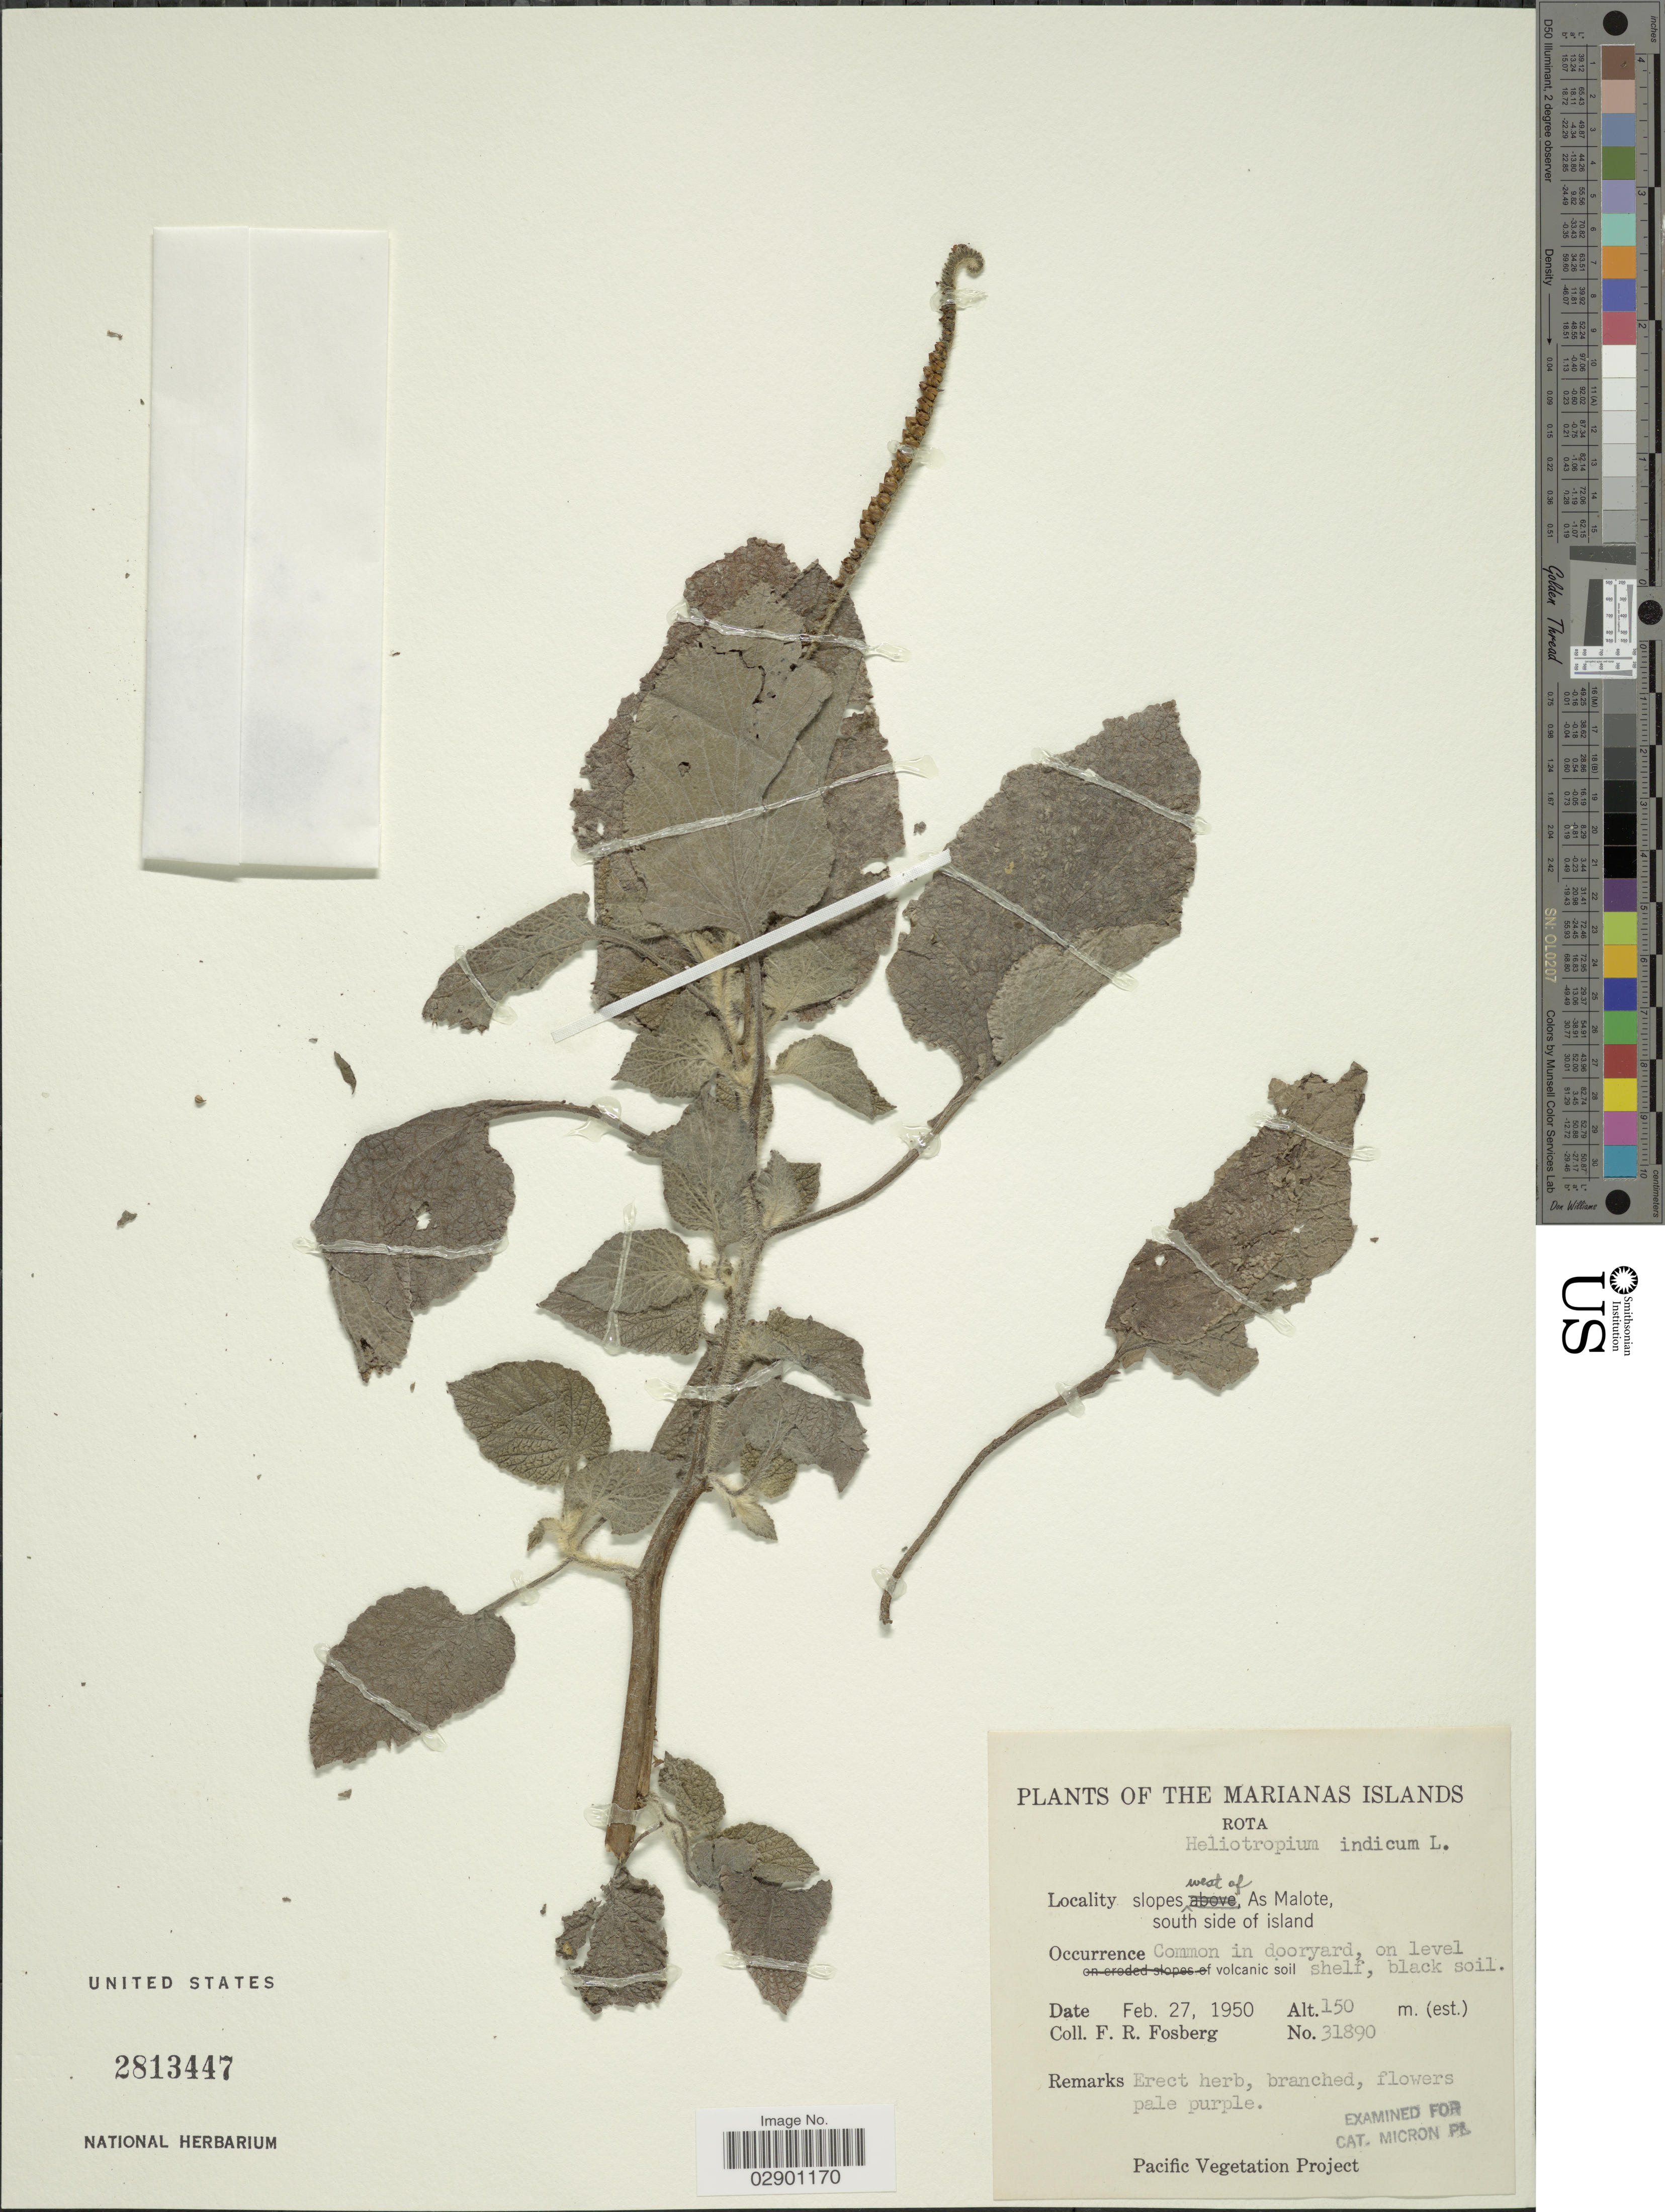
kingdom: Plantae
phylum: Tracheophyta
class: Magnoliopsida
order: Boraginales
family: Heliotropiaceae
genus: Heliotropium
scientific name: Heliotropium indicum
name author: L.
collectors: F. R. Fosberg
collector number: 31890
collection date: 1950-02-27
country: Northern Mariana Islands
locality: Marianas Islands. Rota. Slopes south side of island, west of As Malote.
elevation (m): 150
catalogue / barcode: US 2813447